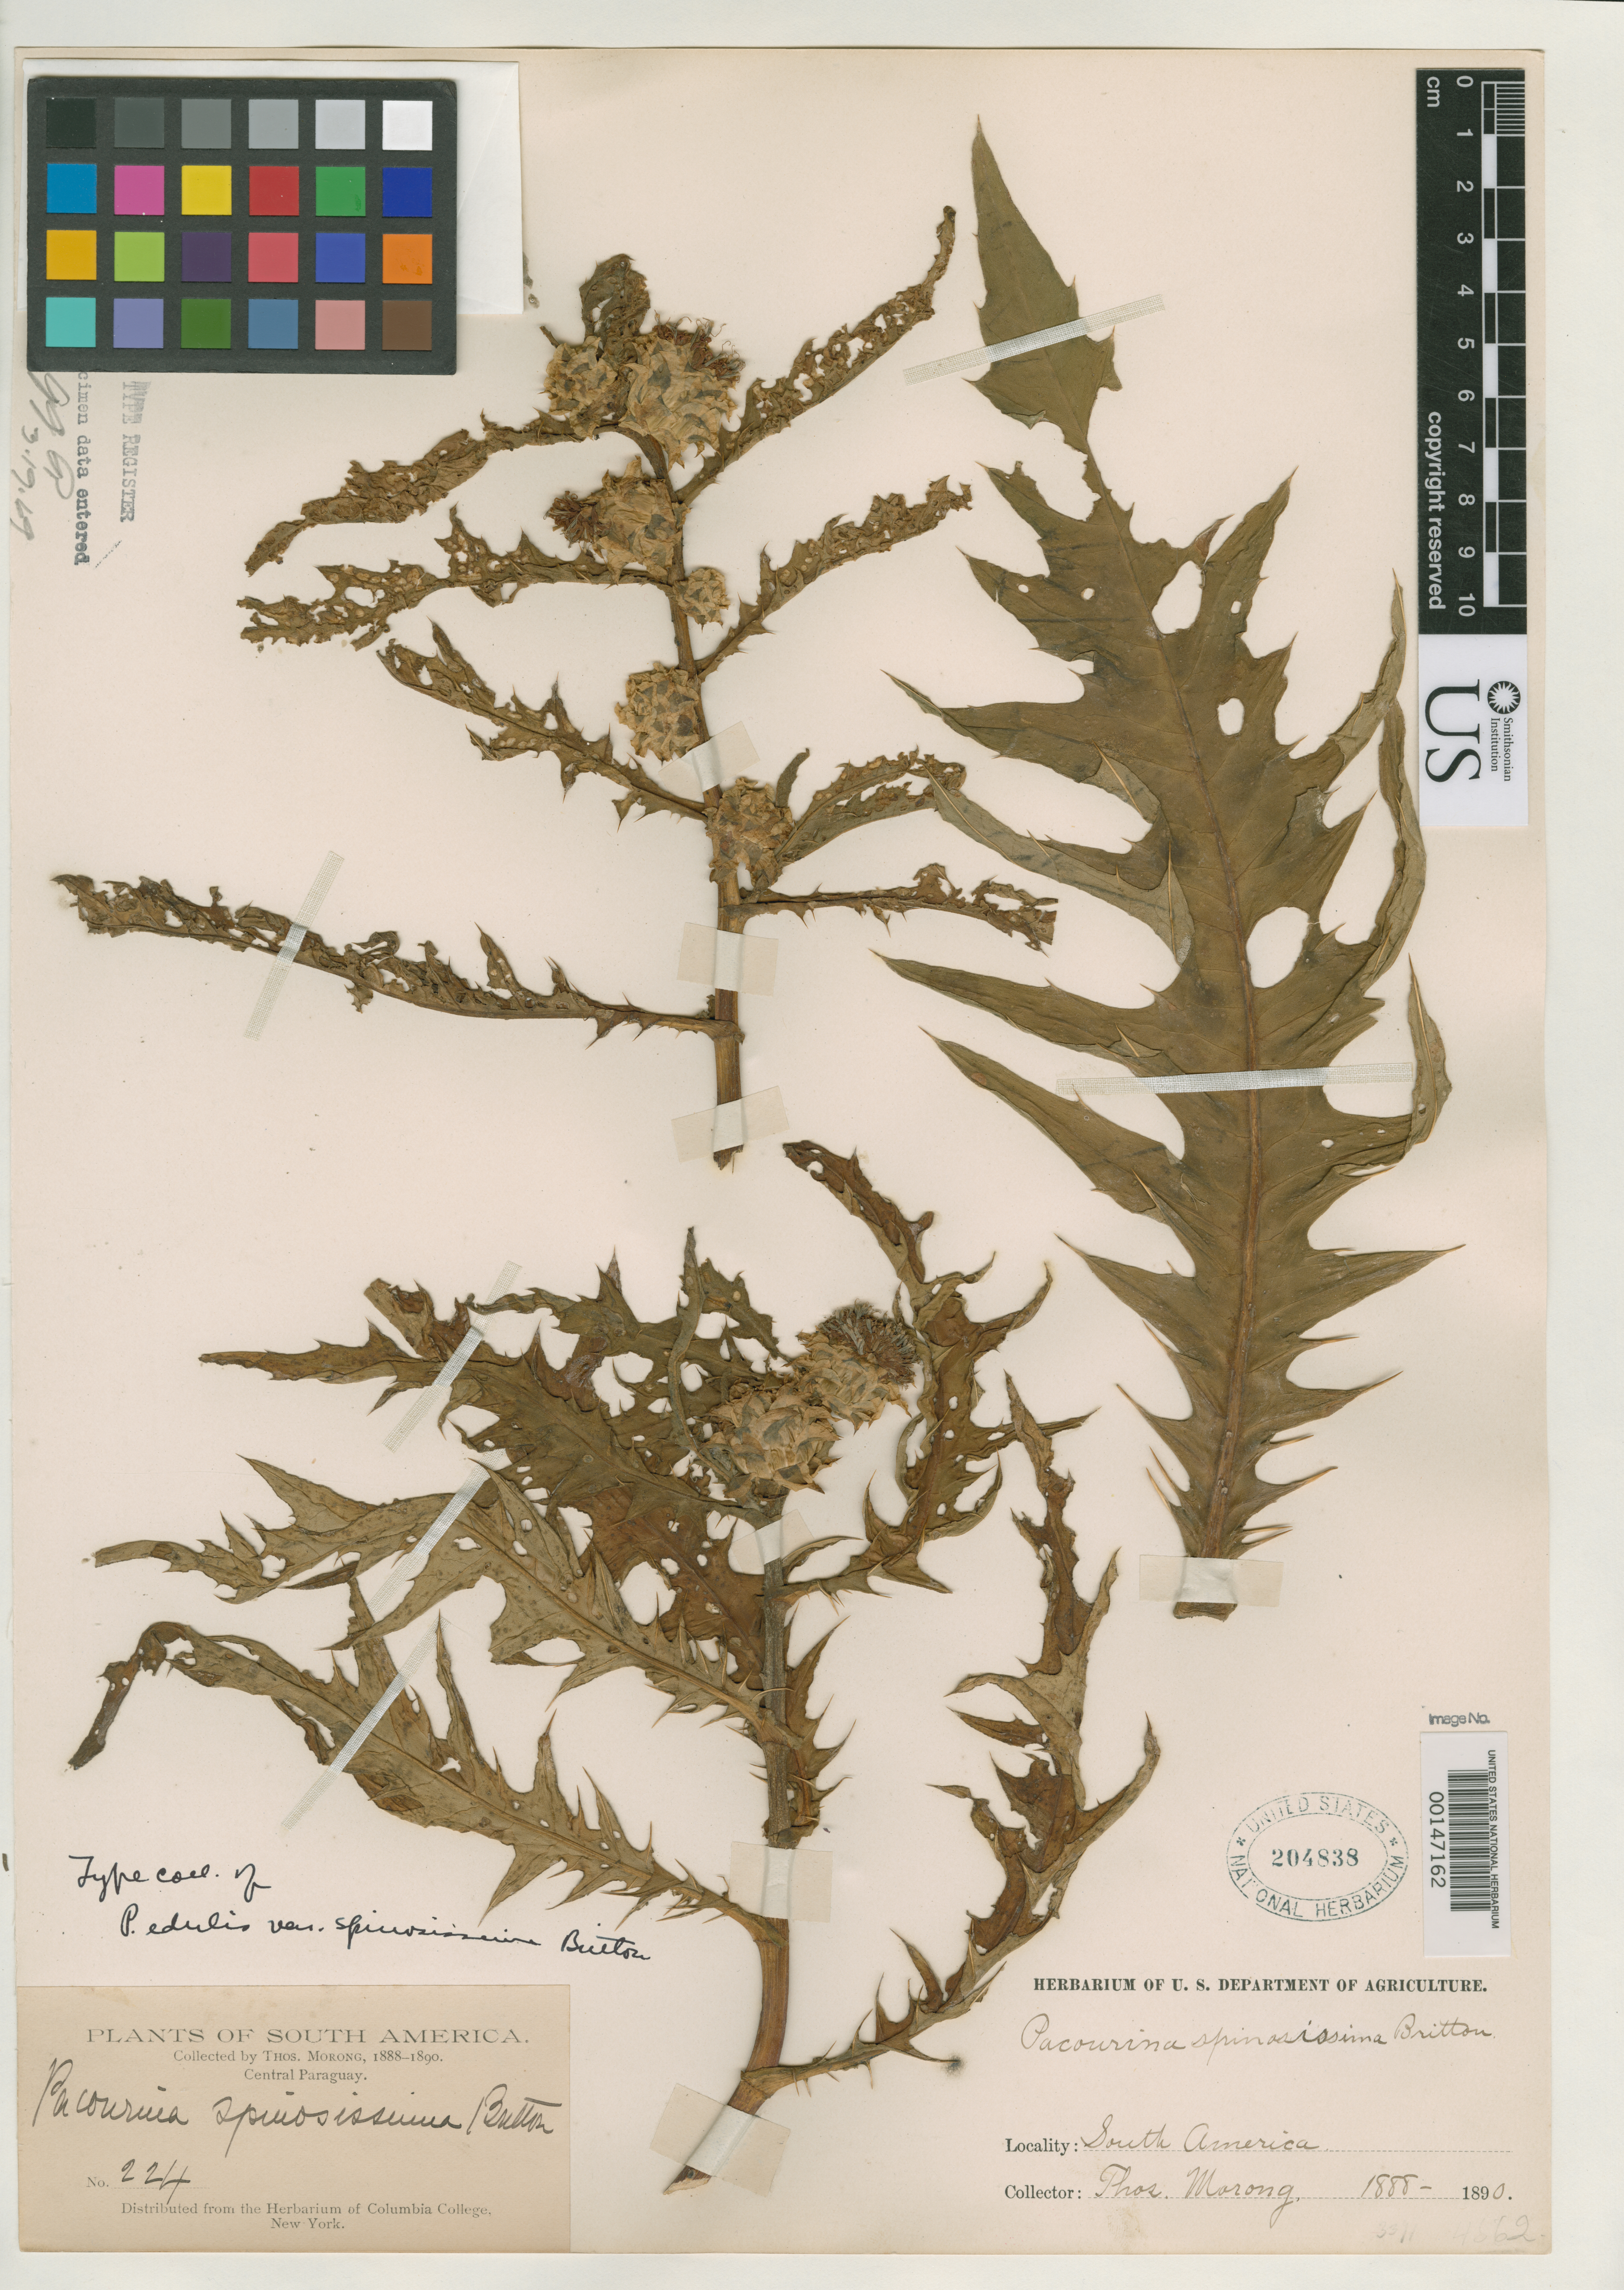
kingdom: Plantae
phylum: Tracheophyta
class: Magnoliopsida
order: Asterales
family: Asteraceae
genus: Pacourina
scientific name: Pacourina edulis var. spinosissima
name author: Britton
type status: Type Collection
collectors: T. Morong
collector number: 224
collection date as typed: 1888 to -- --- 1890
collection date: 1888/1890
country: Paraguay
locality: Central Paraguay.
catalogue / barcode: US 204838